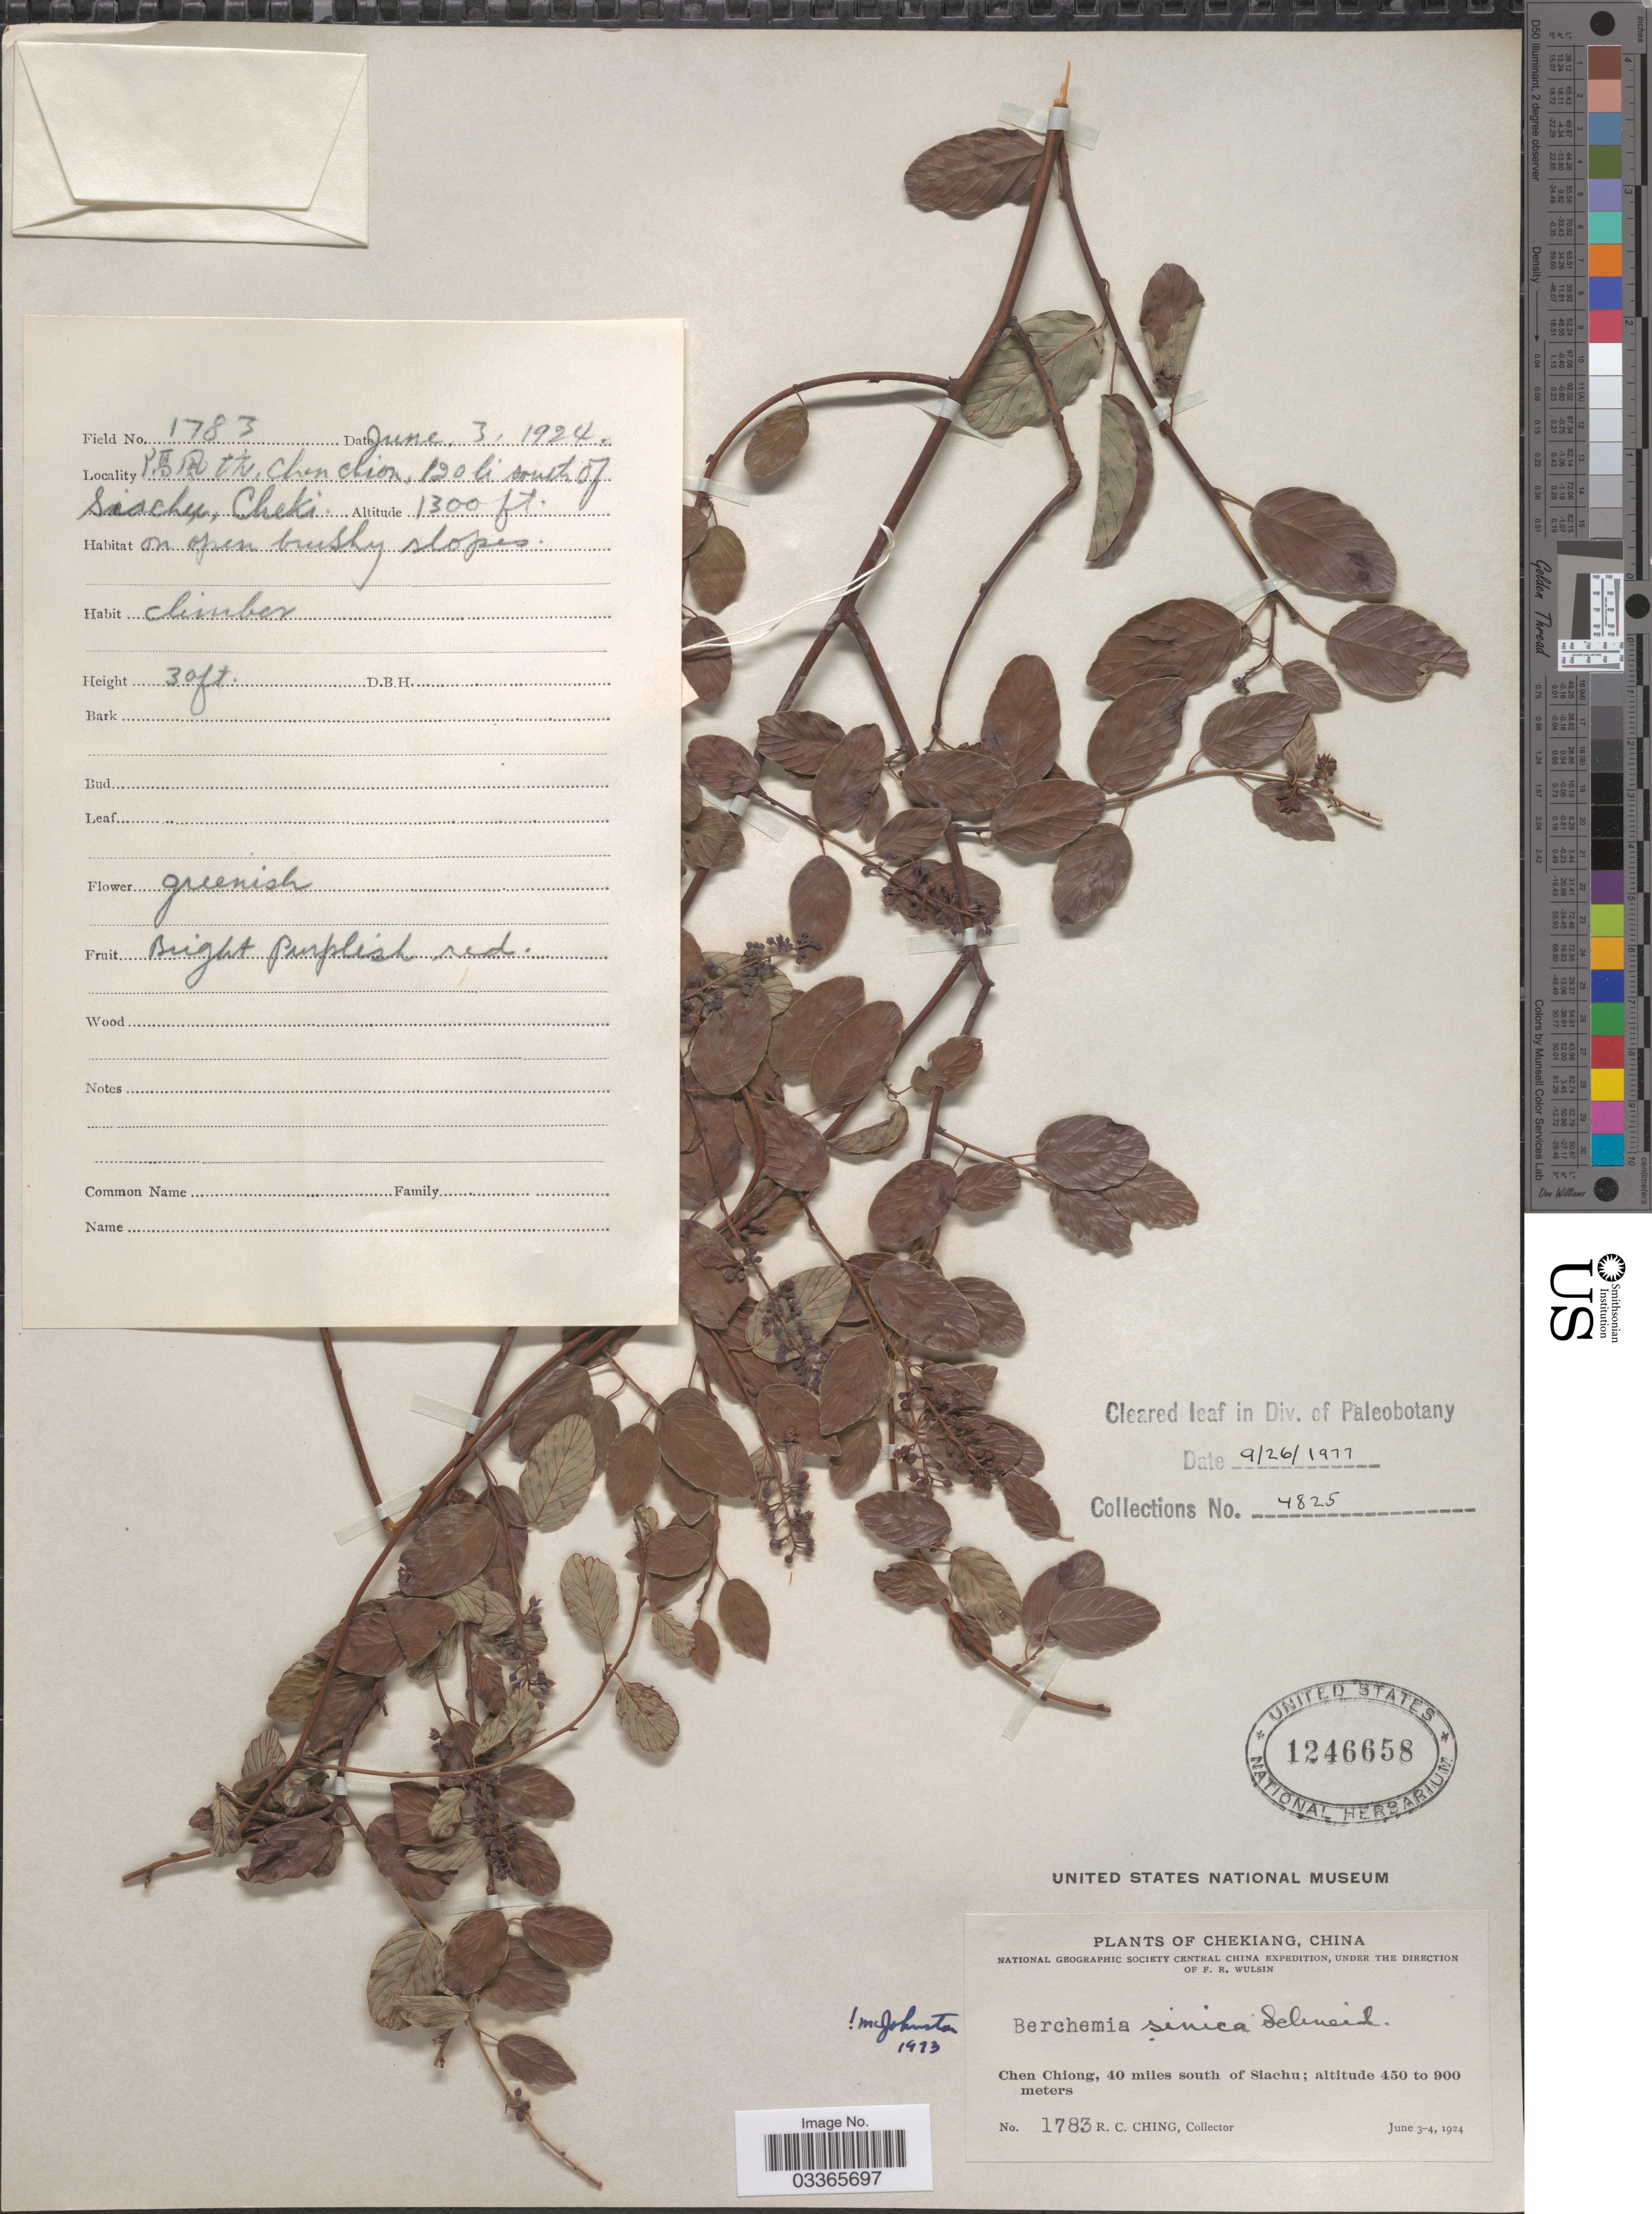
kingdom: Plantae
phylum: Tracheophyta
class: Magnoliopsida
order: Rosales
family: Rhamnaceae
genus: Berchemia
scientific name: Berchemia sinica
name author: C.K. Schneid. in Sarg.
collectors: R. C. Ching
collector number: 1783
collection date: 1924-06-03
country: China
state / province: Zhejiang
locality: Chen Chion, 120 li. South (40 miles south) of Siachu. Chongqing.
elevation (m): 396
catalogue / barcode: US 1246658